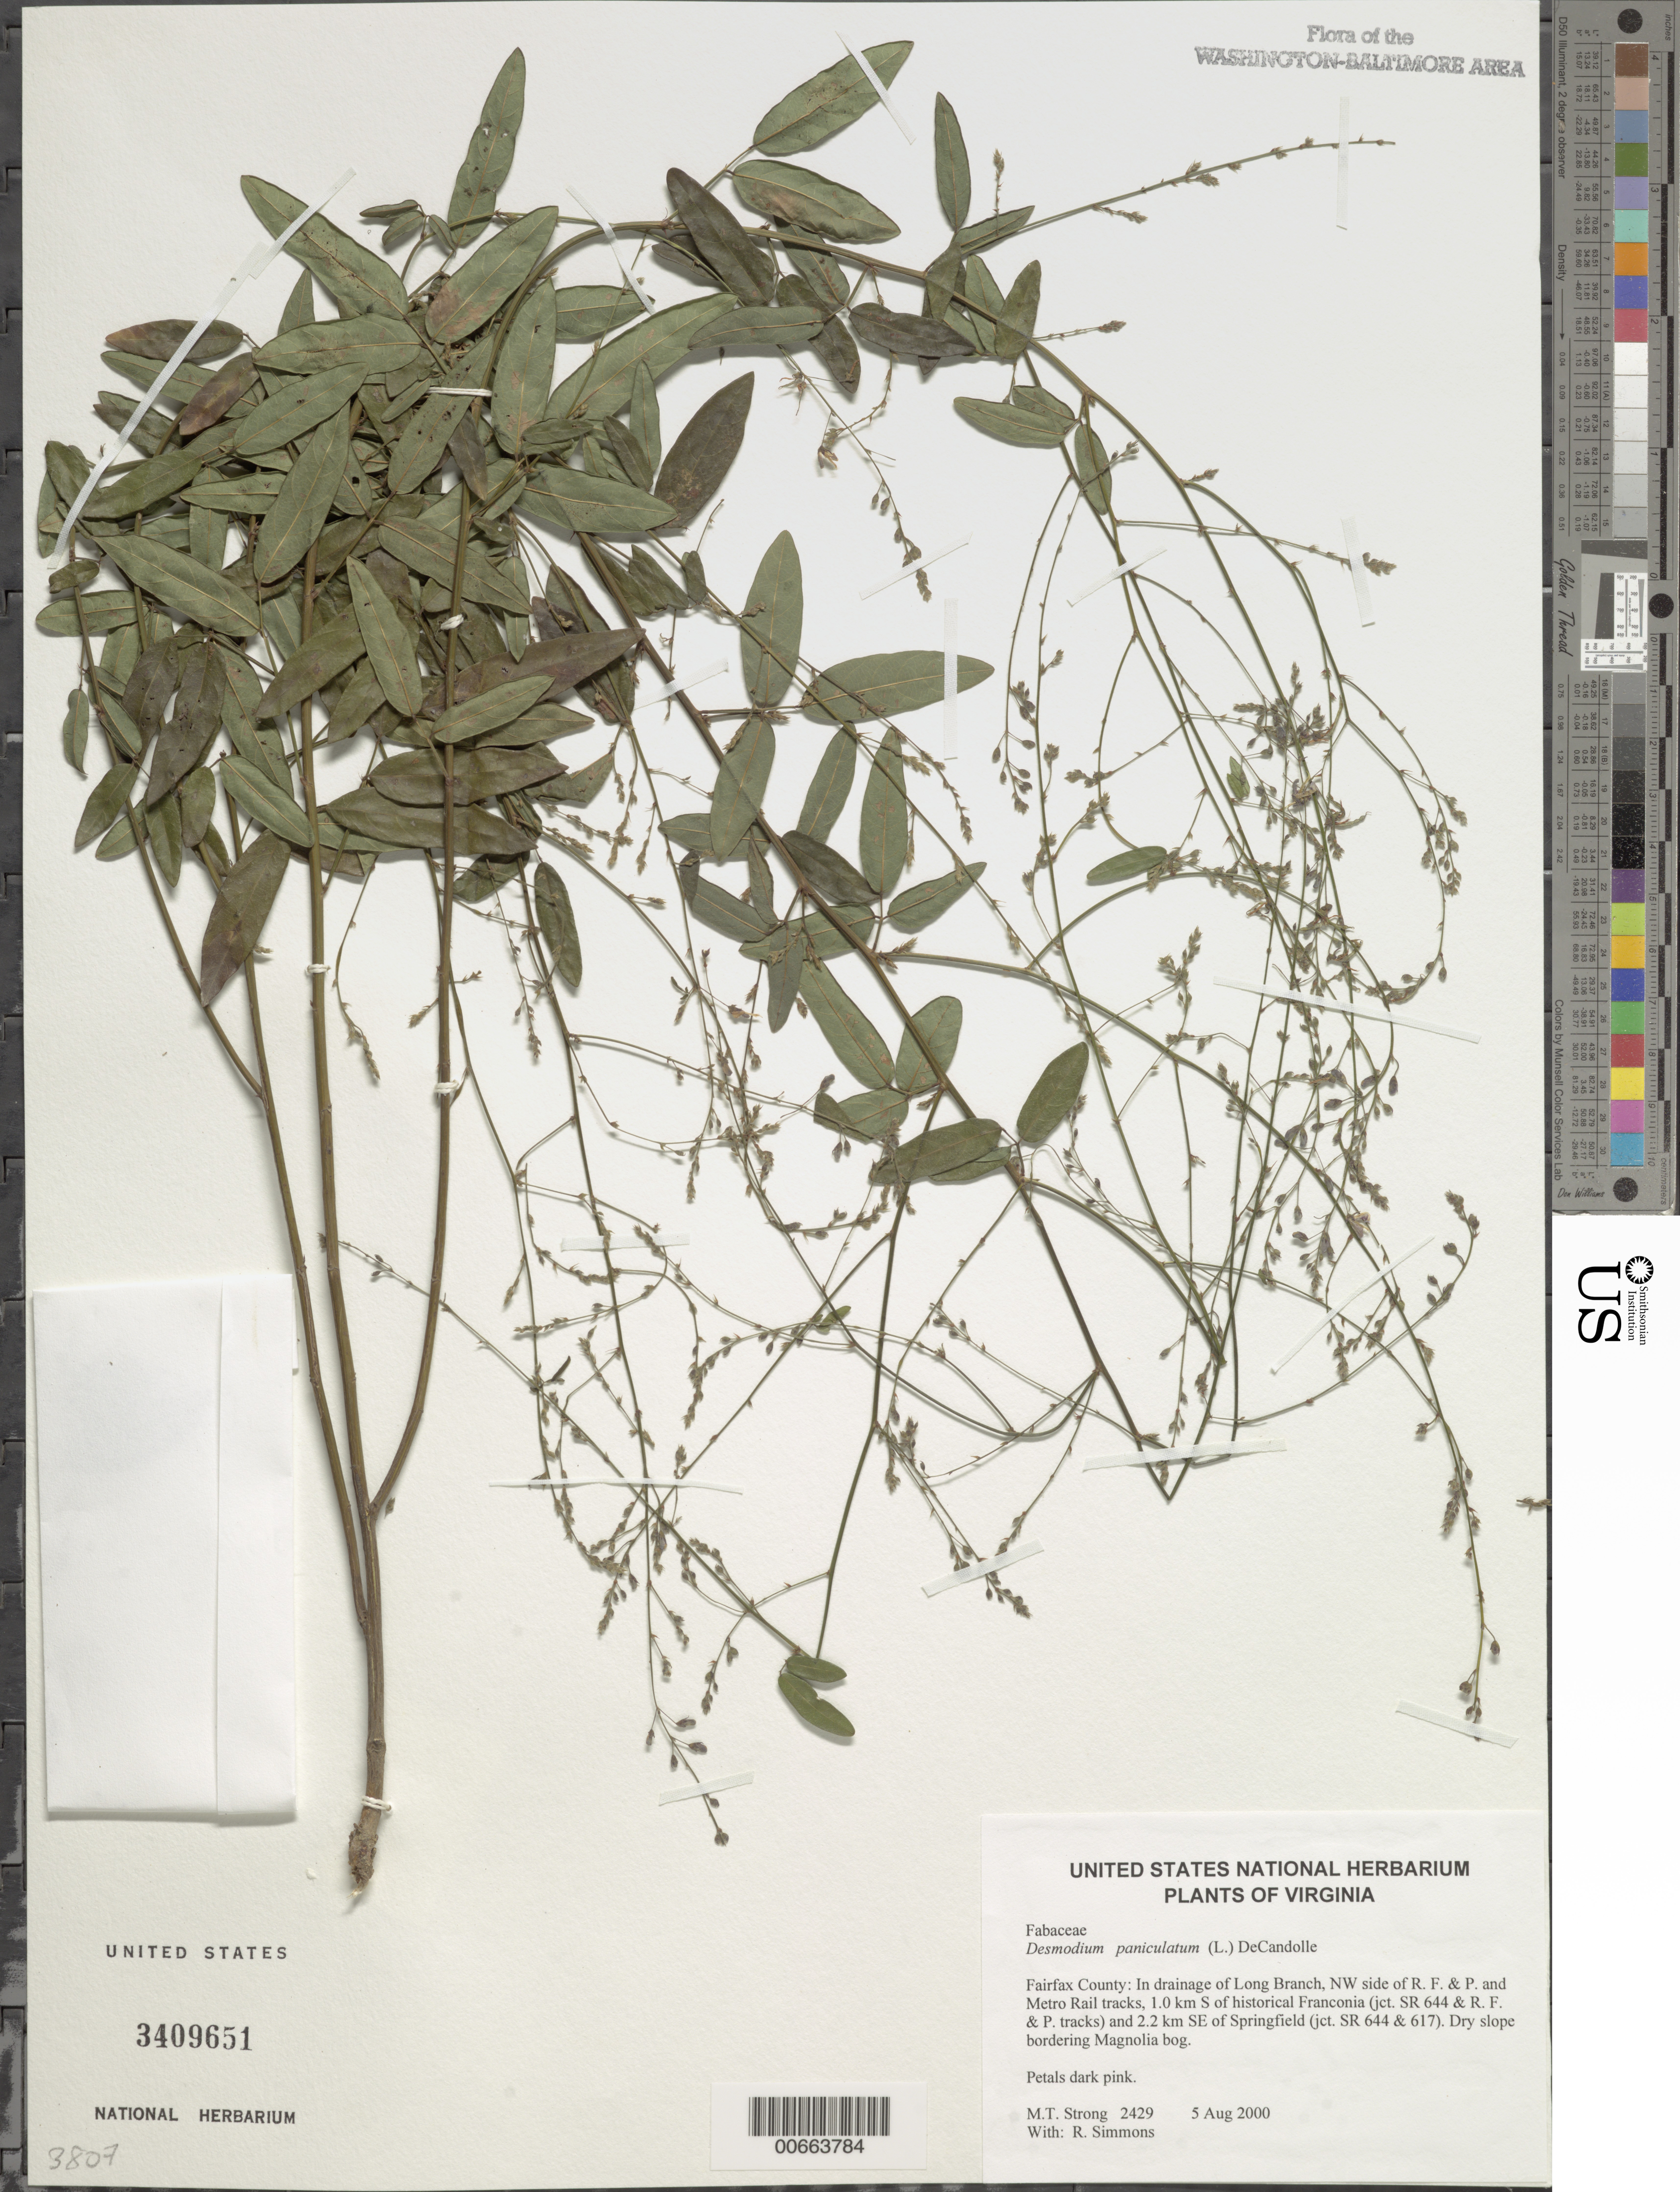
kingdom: Plantae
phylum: Tracheophyta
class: Magnoliopsida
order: Fabales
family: Fabaceae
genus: Desmodium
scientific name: Desmodium paniculatum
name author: (L.) DC.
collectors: M. T. Strong & R. Simmons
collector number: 2429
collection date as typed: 05 Aug 2000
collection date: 2000-08-05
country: United States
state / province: Virginia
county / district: Fairfax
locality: In drainage of Long Branch, NW side of R. F. & P. and Metro Rail tracks, 1.0 km S of historical Franconia (jct. SR 644 & R. F. & P. tracks) and 2.2 km SE of Springfield (jct. SR 644 & 617).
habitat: Dry slope bordering Magnolia bog.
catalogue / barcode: US 3409651